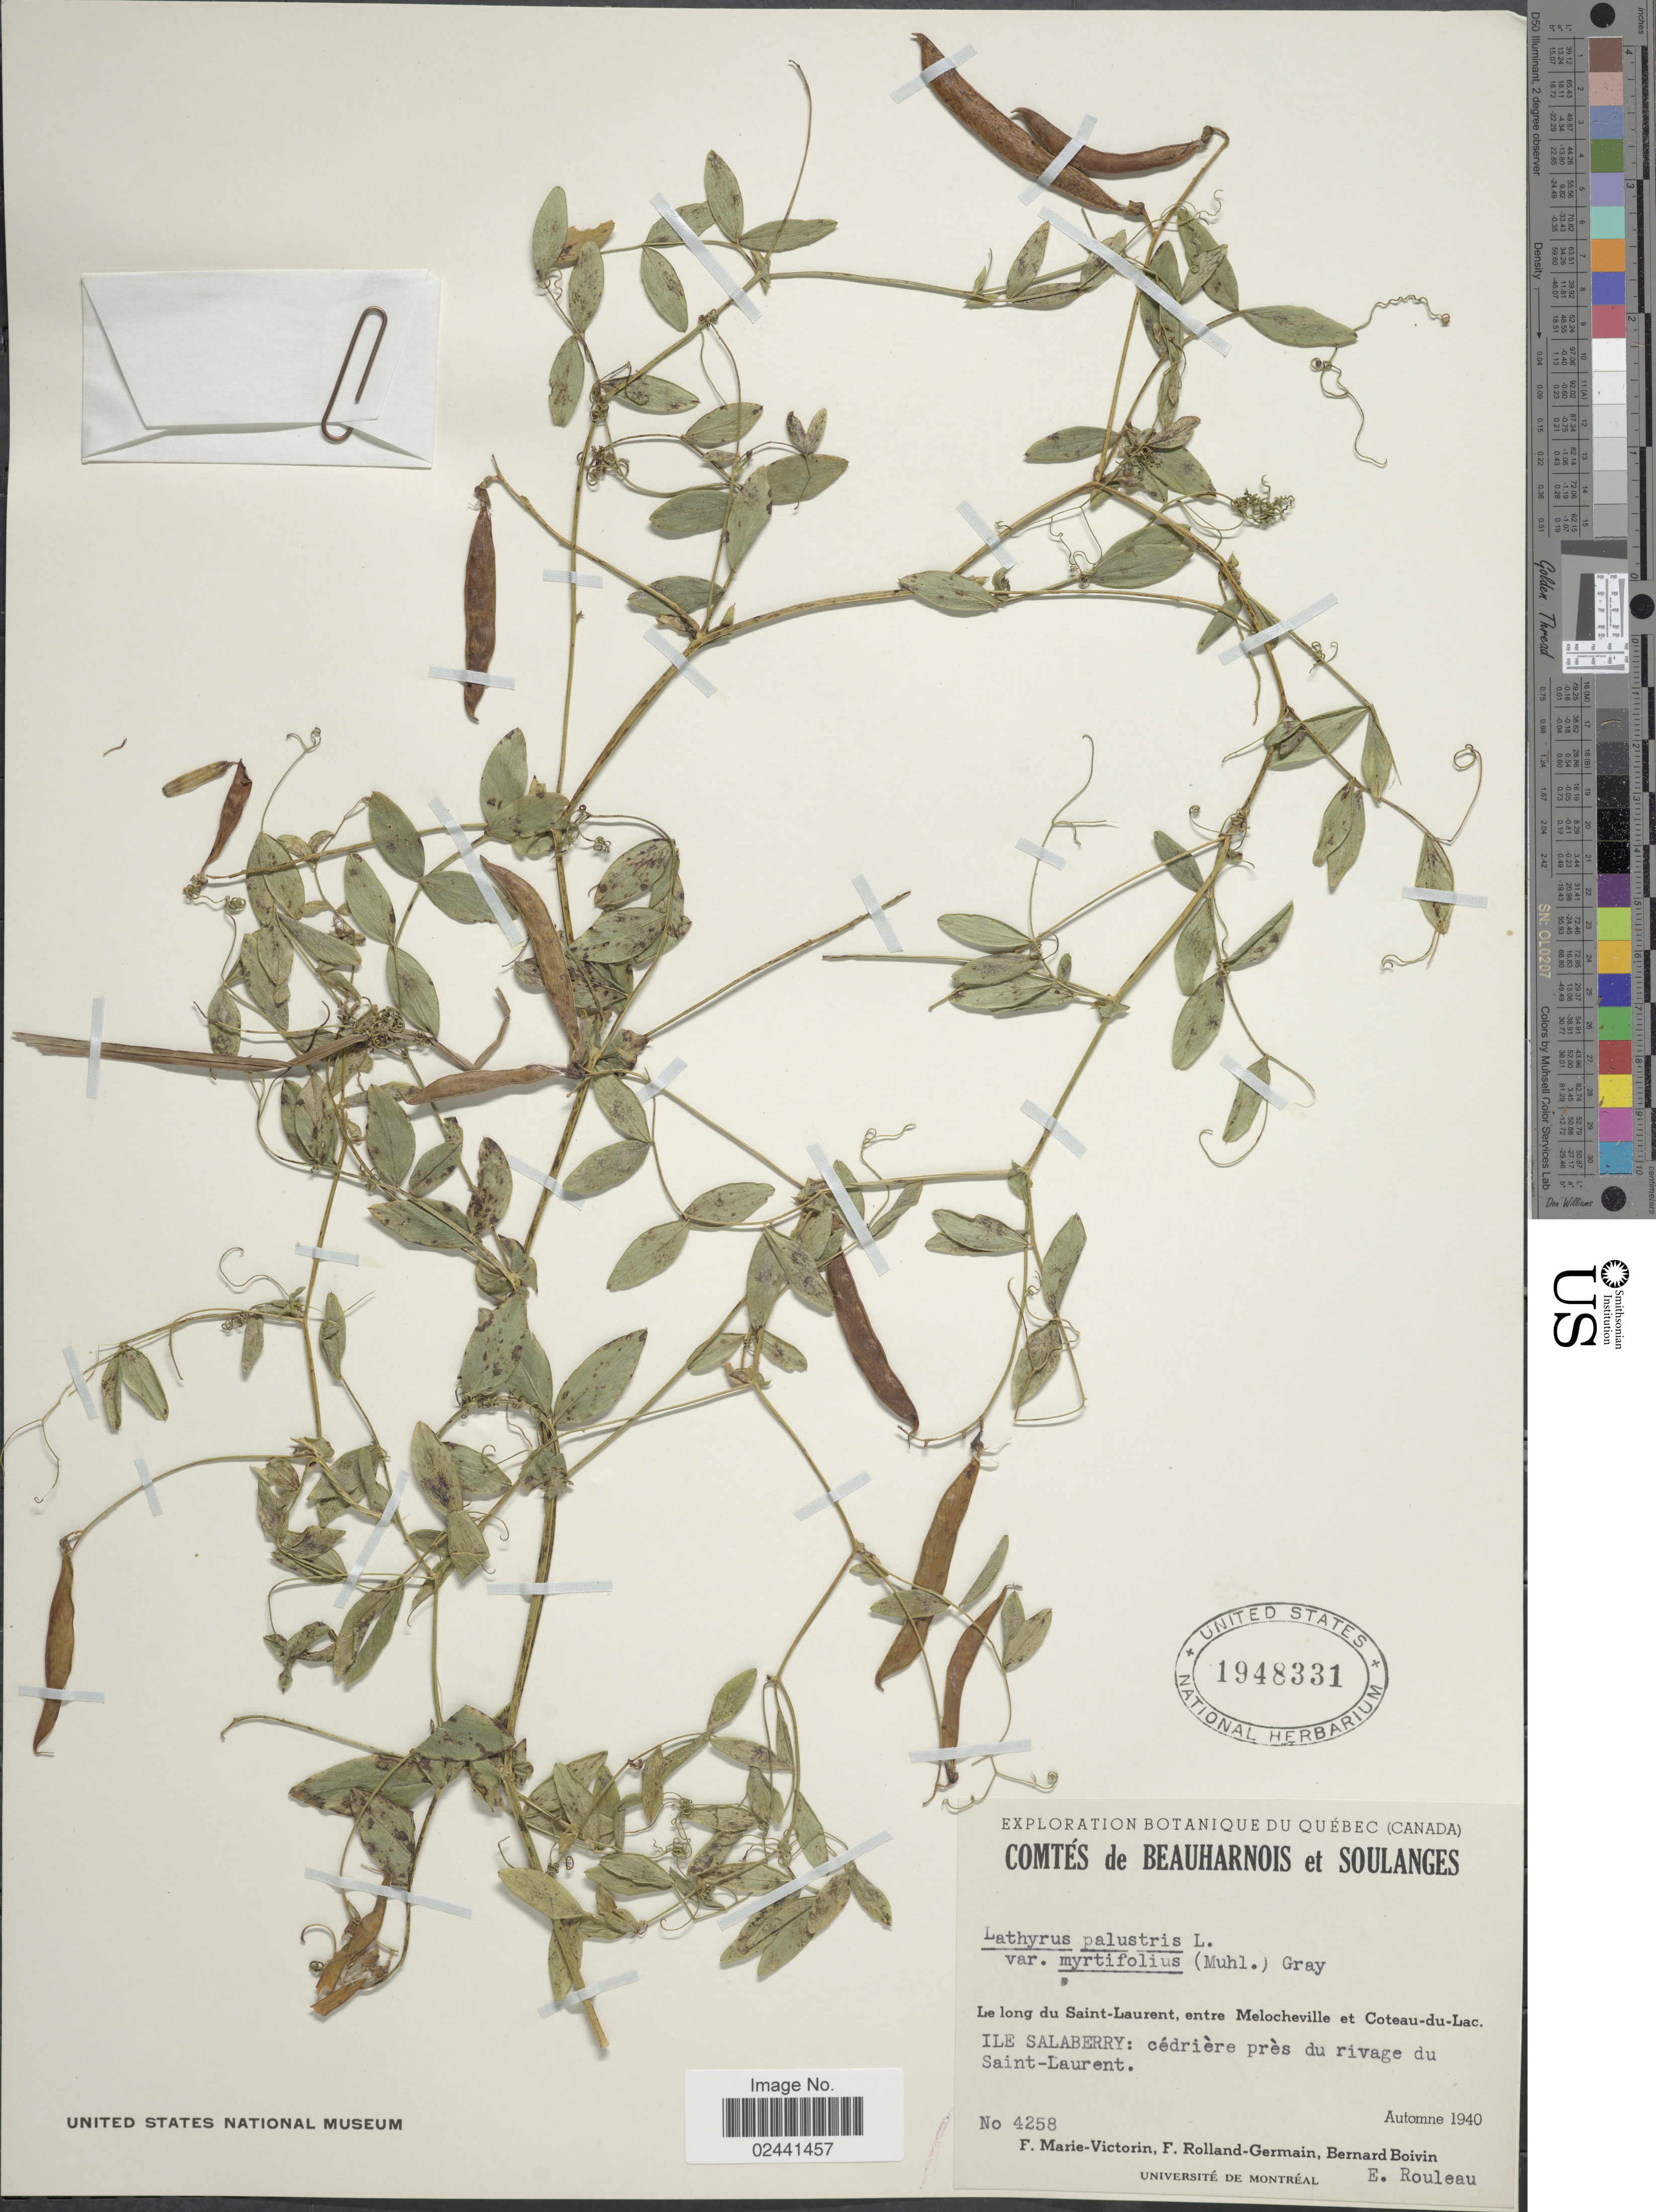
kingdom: Plantae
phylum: Tracheophyta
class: Magnoliopsida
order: Fabales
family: Fabaceae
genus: Lathyrus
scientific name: Lathyrus palustris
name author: L.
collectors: F. Marie-Victorin, Rolland-Germain, J. R. B. Boivin & E. Rouleau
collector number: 4258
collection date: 1940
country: Canada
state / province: Quebec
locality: Comtés de Beauharnois et Soulanges, le Long du Saint-Laurent, entre Melocheville et Coteau-du-Lac. Ile Salaberry: cédrière près du rivage du Saint-Laurent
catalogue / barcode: US 1948331